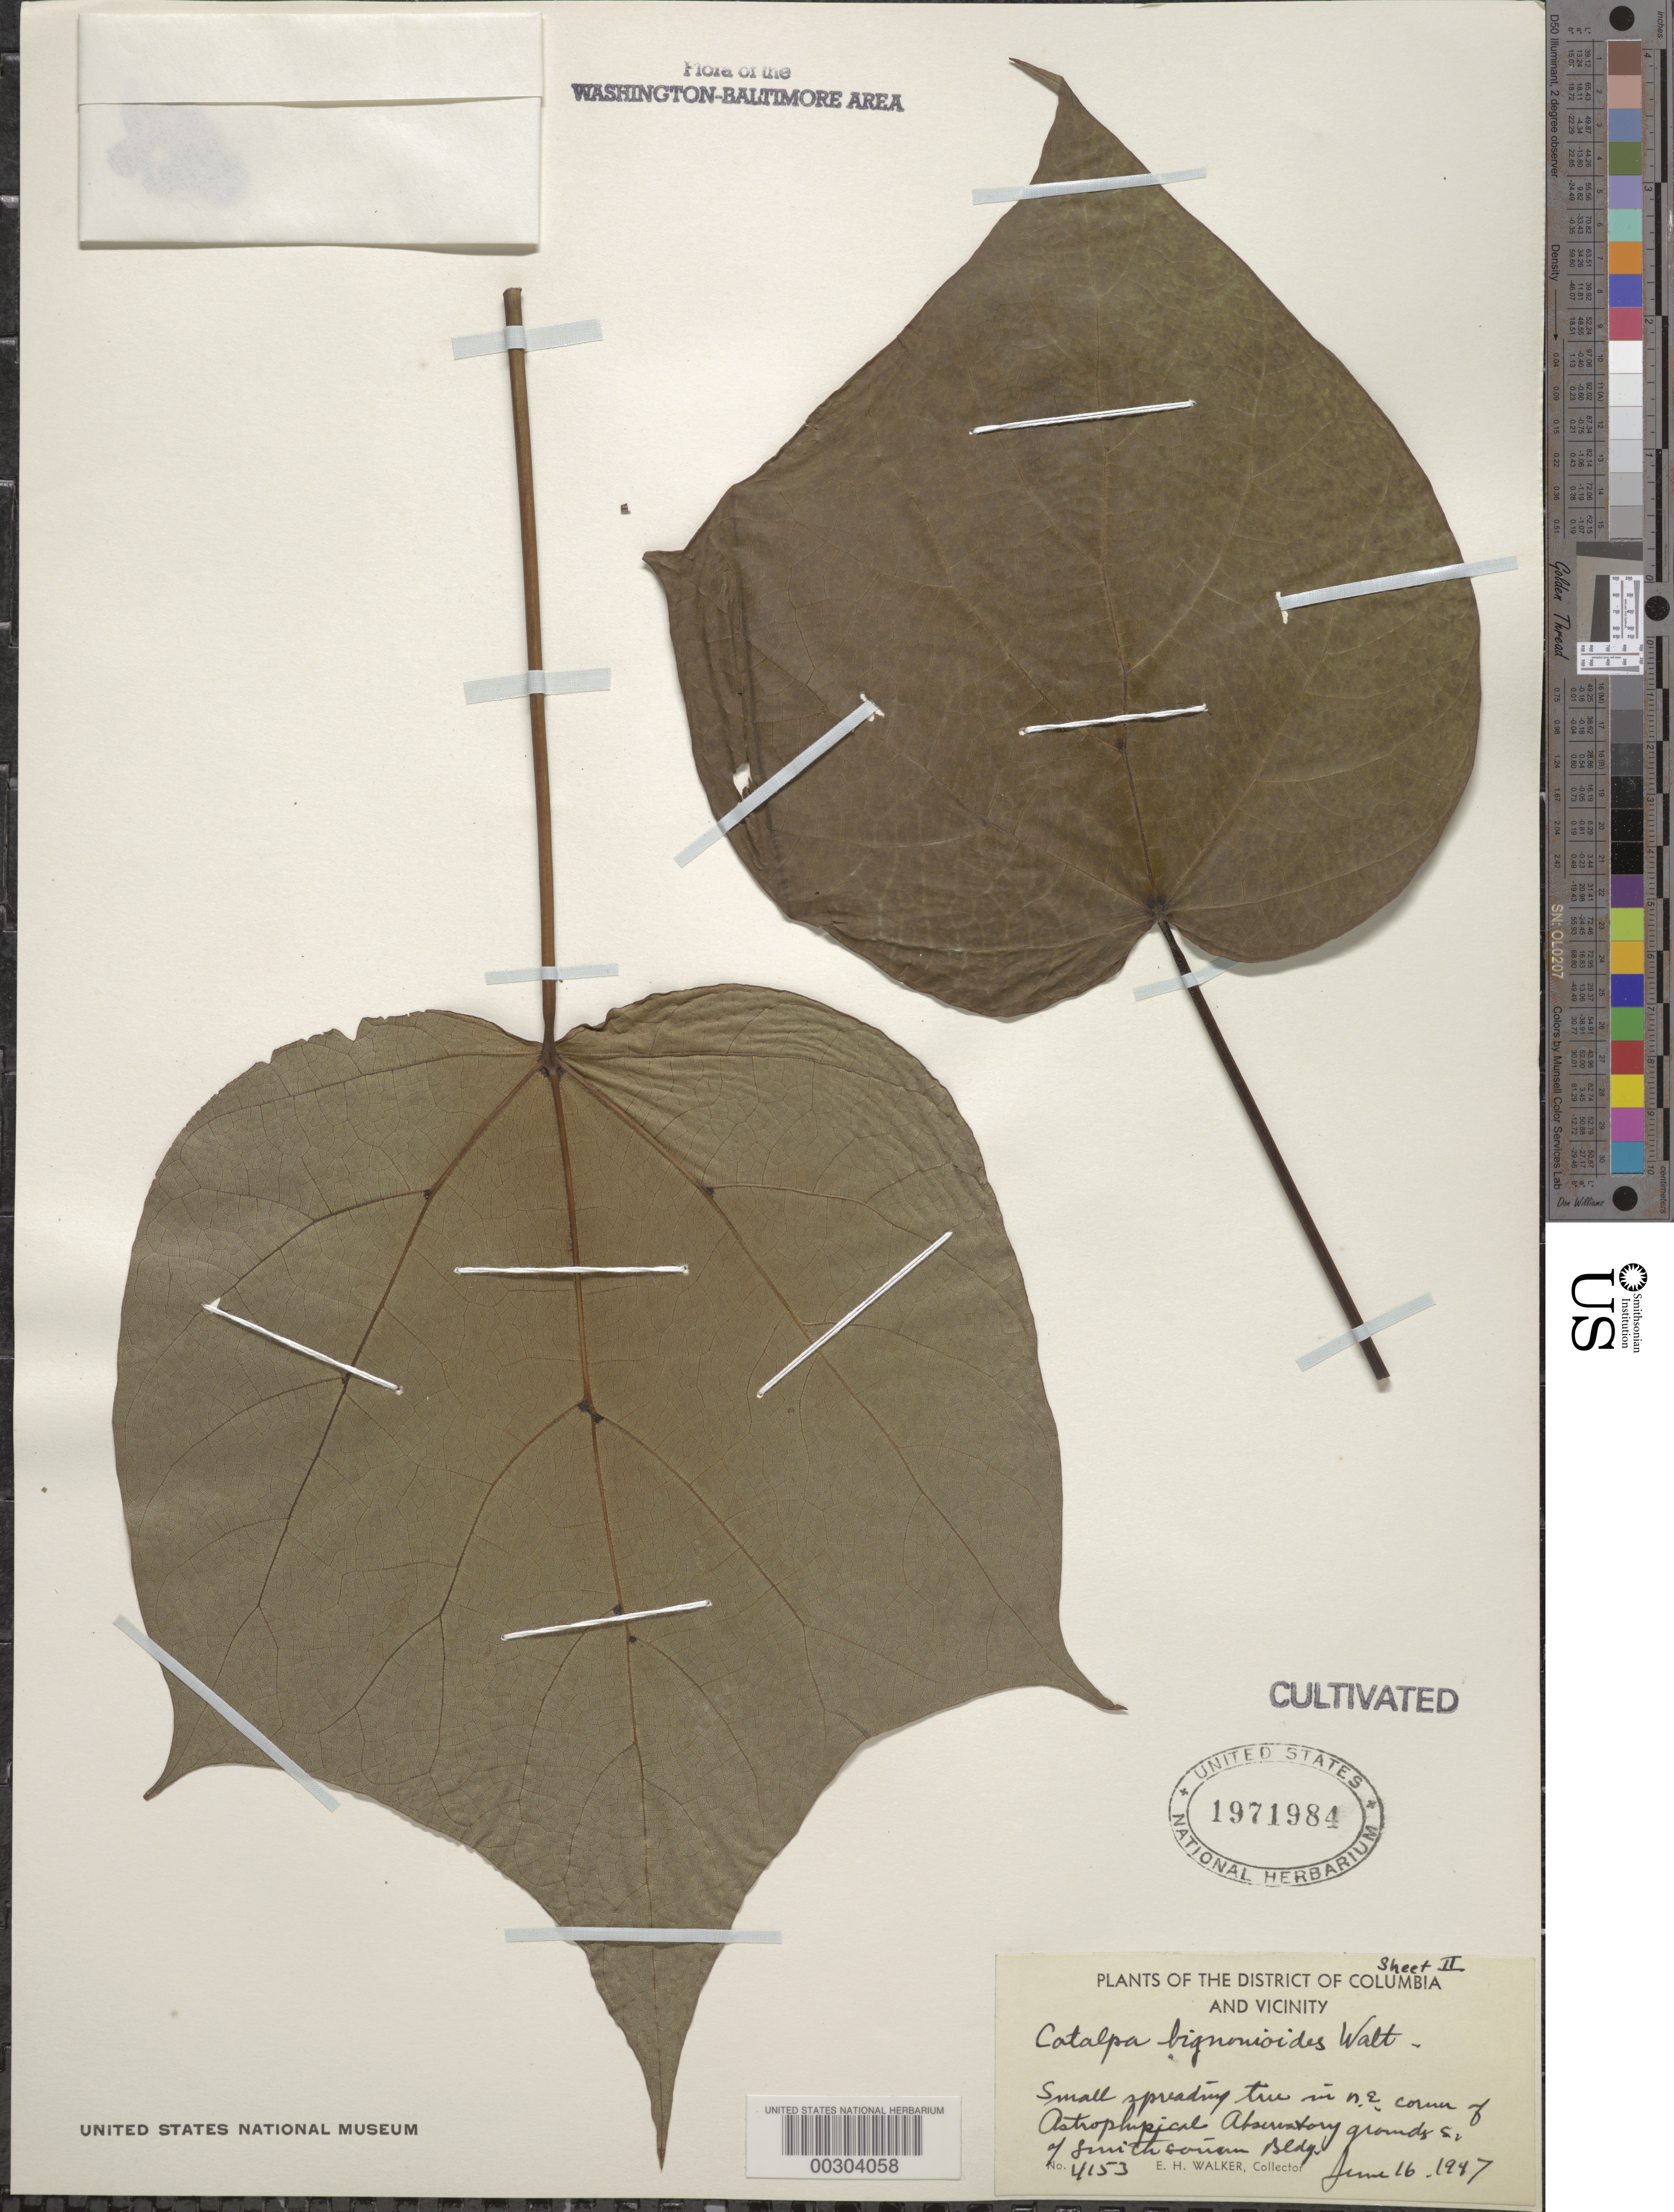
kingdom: Plantae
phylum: Tracheophyta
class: Magnoliopsida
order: Lamiales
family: Bignoniaceae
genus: Catalpa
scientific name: Catalpa bignonioides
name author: Walter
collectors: E. H. Walker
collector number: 4153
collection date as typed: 16 Jun 1947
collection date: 1947-06-16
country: United States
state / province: District of Columbia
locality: SE corner of Astrophysical Observatory grounds, S of Smithsonian Building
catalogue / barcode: US 1971984